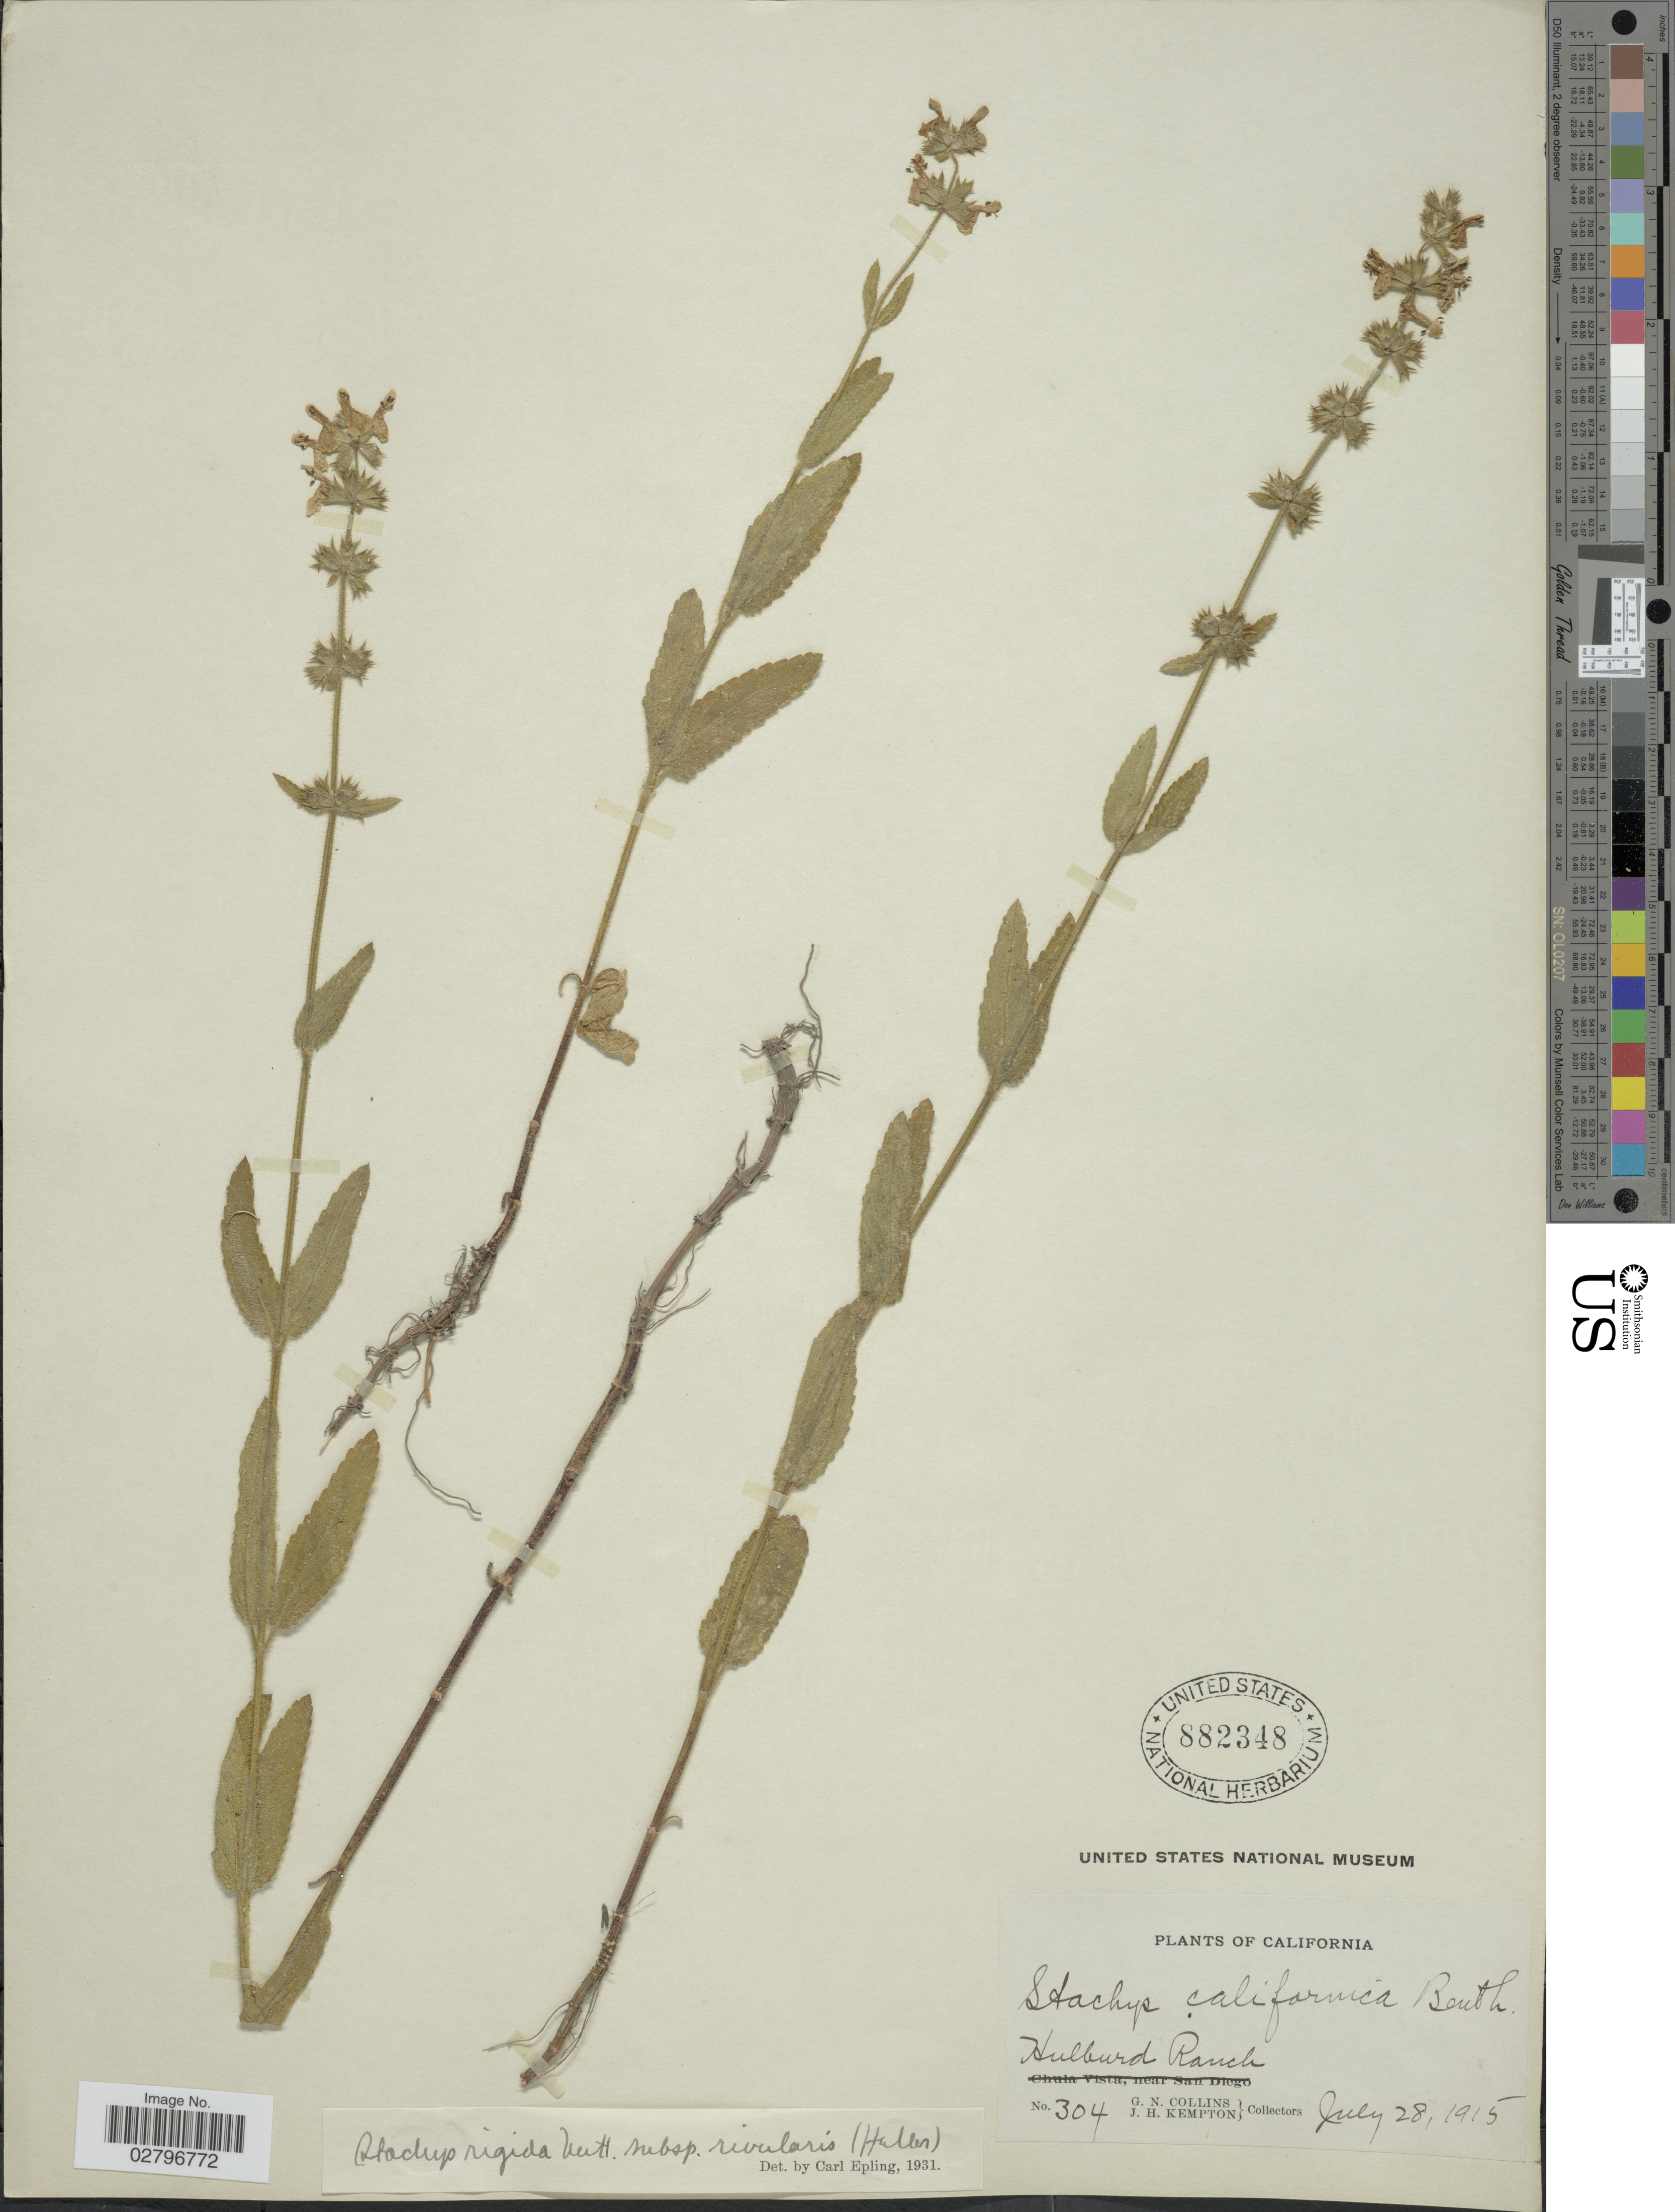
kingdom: Plantae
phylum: Tracheophyta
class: Magnoliopsida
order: Lamiales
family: Lamiaceae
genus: Stachys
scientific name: Stachys rigida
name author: Nutt. ex Benth.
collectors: G. Collins & J. H. Kempton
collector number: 304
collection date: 1915-07-28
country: United States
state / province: California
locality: Hulburd Ranch.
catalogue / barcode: US 882348